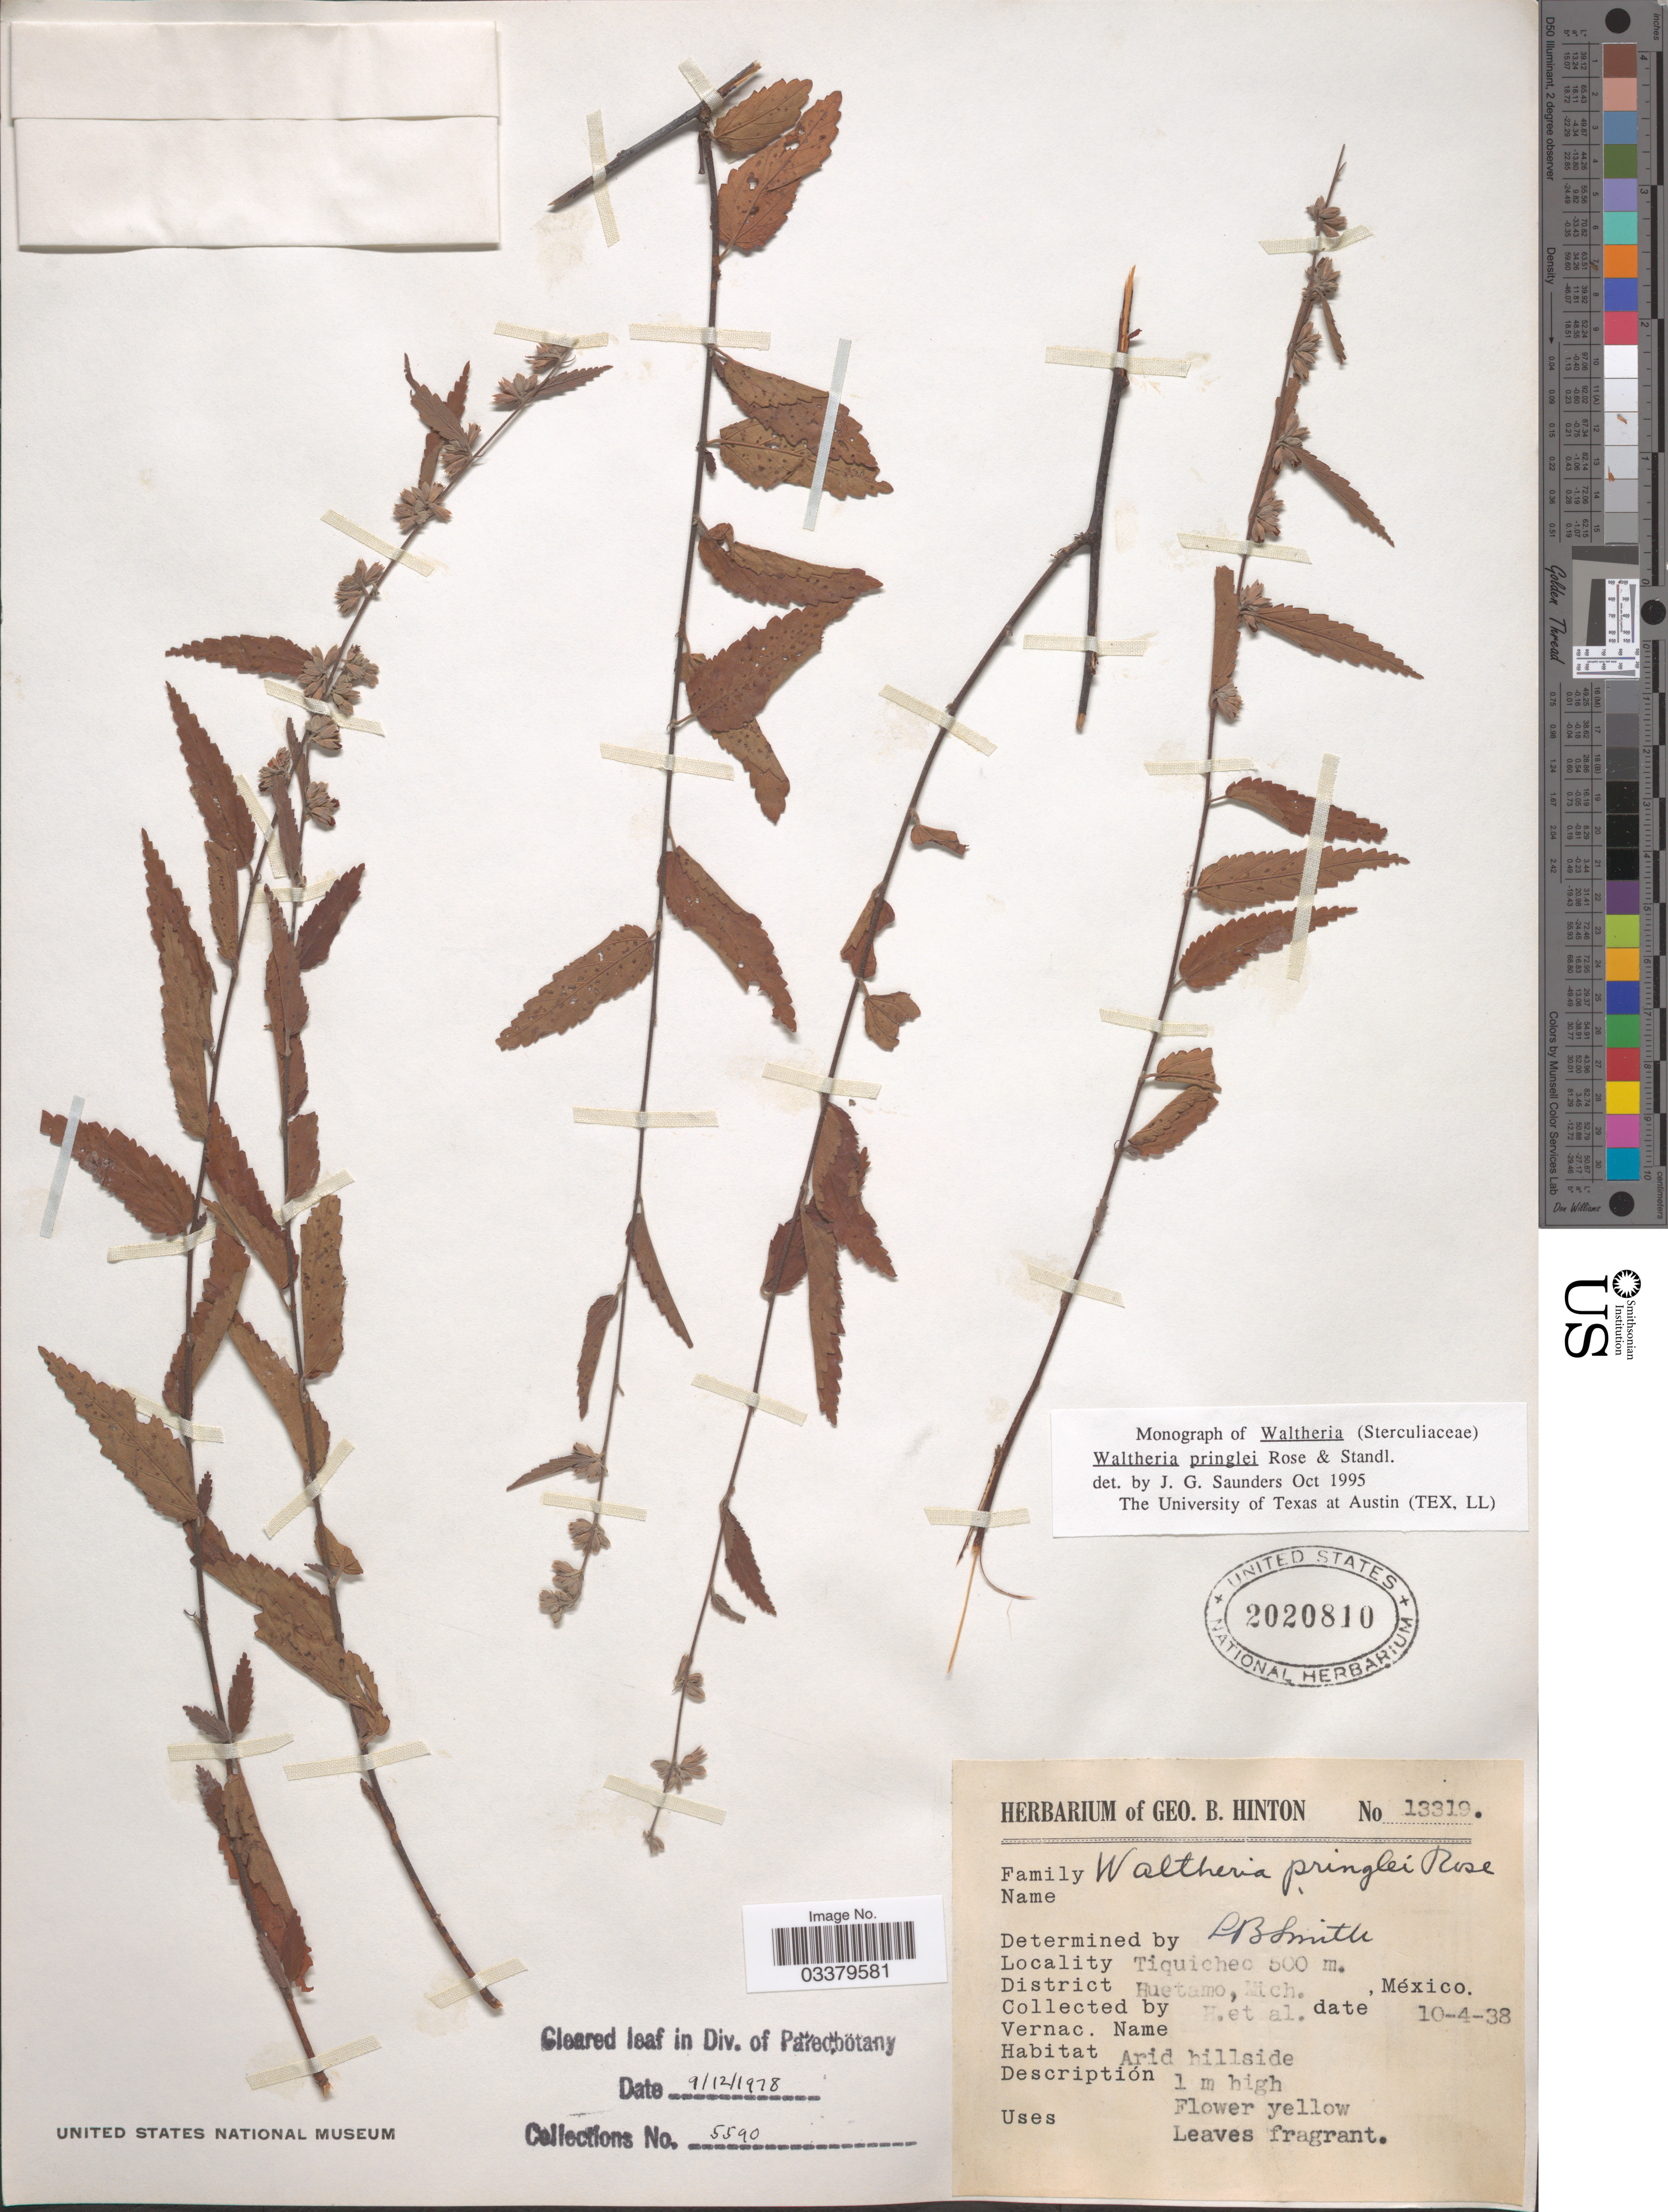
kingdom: Plantae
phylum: Tracheophyta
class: Magnoliopsida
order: Malvales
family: Malvaceae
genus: Waltheria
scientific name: Waltheria pringlei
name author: Rose & Standl.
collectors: G. B. Hinton & et al.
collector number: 13319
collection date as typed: Transcribed d/m/y: 10/4/38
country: Mexico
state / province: Michoacán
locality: Tiquicheo. District Huetamo, Mich.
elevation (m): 500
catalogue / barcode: US 2020810